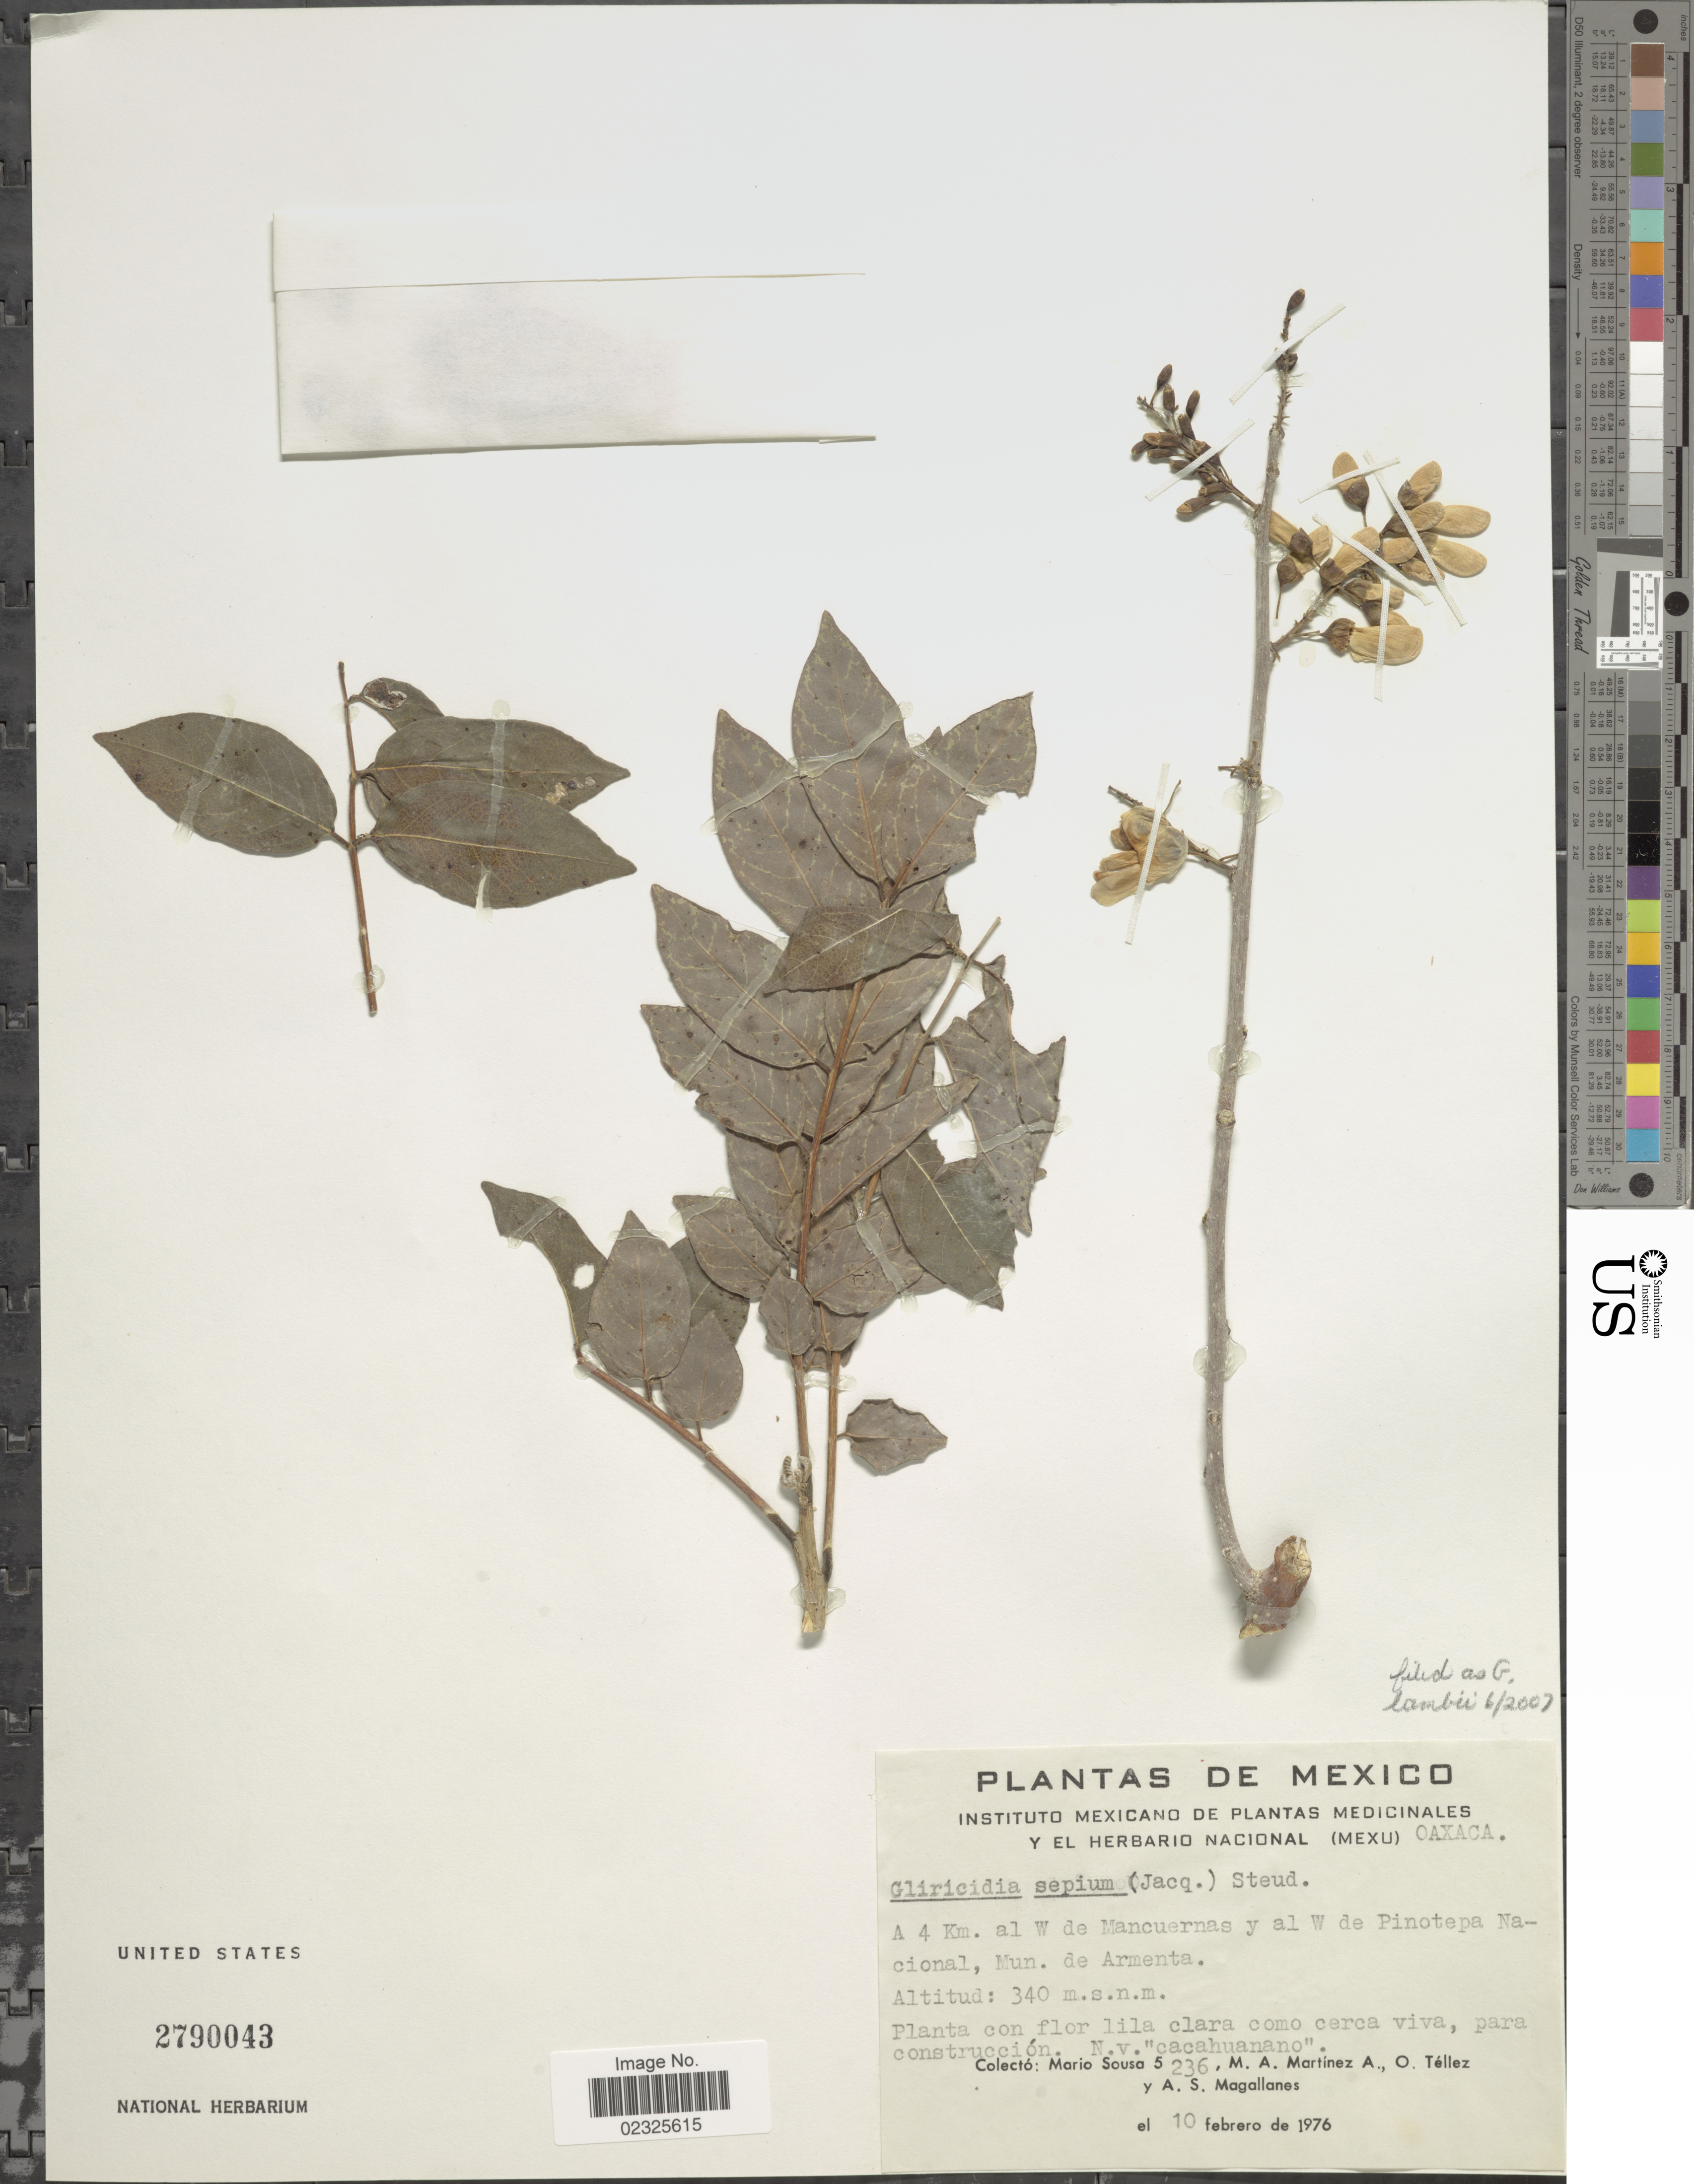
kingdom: Plantae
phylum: Tracheophyta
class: Magnoliopsida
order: Fabales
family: Fabaceae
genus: Gliricidia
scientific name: Gliricidia sepium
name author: (Jacq.) Kunth ex Walp.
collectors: M. Sousa S., M. A. Martínez Alfaro, O. Tellez & A. Magallanes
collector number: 236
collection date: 1976-02-10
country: Mexico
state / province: Oaxaca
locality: A 4 km. al W de Mancuernas y al W de Pinotepa Nacional, Mun. de Armenta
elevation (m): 340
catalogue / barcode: US 2790043